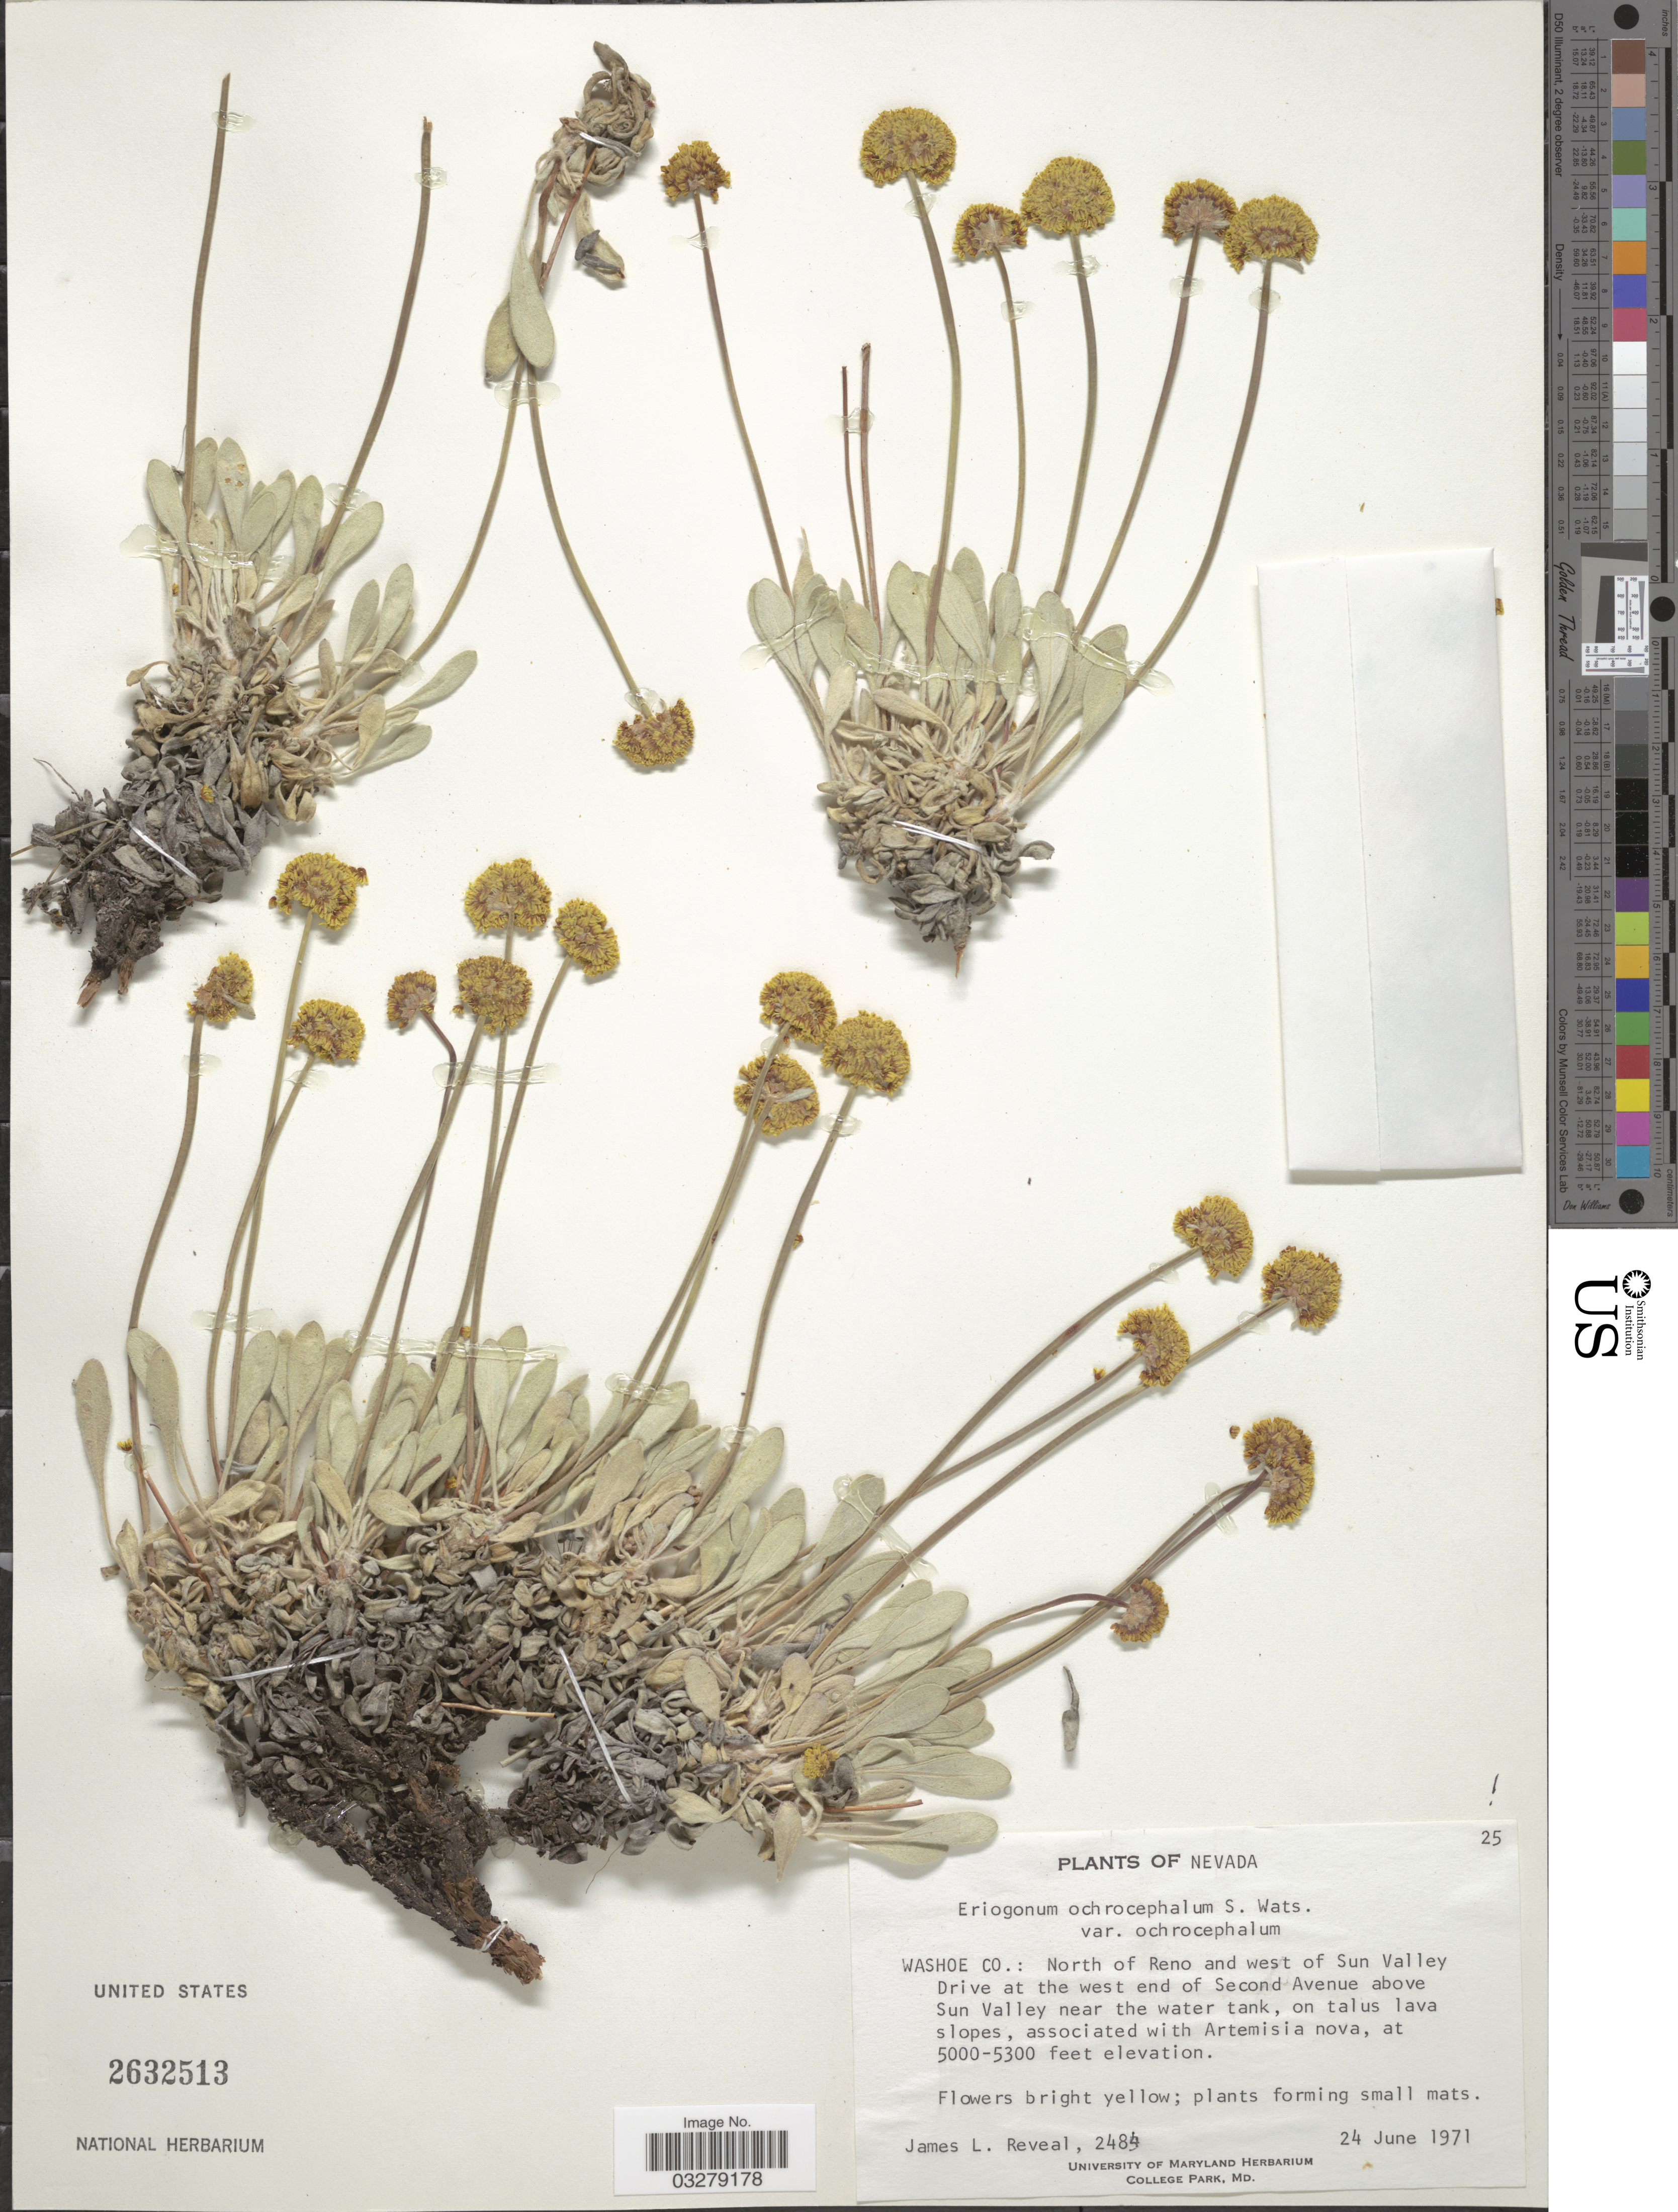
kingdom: Plantae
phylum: Tracheophyta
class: Magnoliopsida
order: Caryophyllales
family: Polygonaceae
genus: Eriogonum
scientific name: Eriogonum ochrocephalum var. ochrocephalum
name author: S. Watson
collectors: J. L. Reveal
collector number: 2484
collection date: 1971-06-24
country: United States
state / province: Nevada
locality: Washoe Co.: North of Reno and west of Sun Valley Drive at the west end of Second Avenue above Sun Valley near the water tank.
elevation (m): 1524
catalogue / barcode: US 2632513